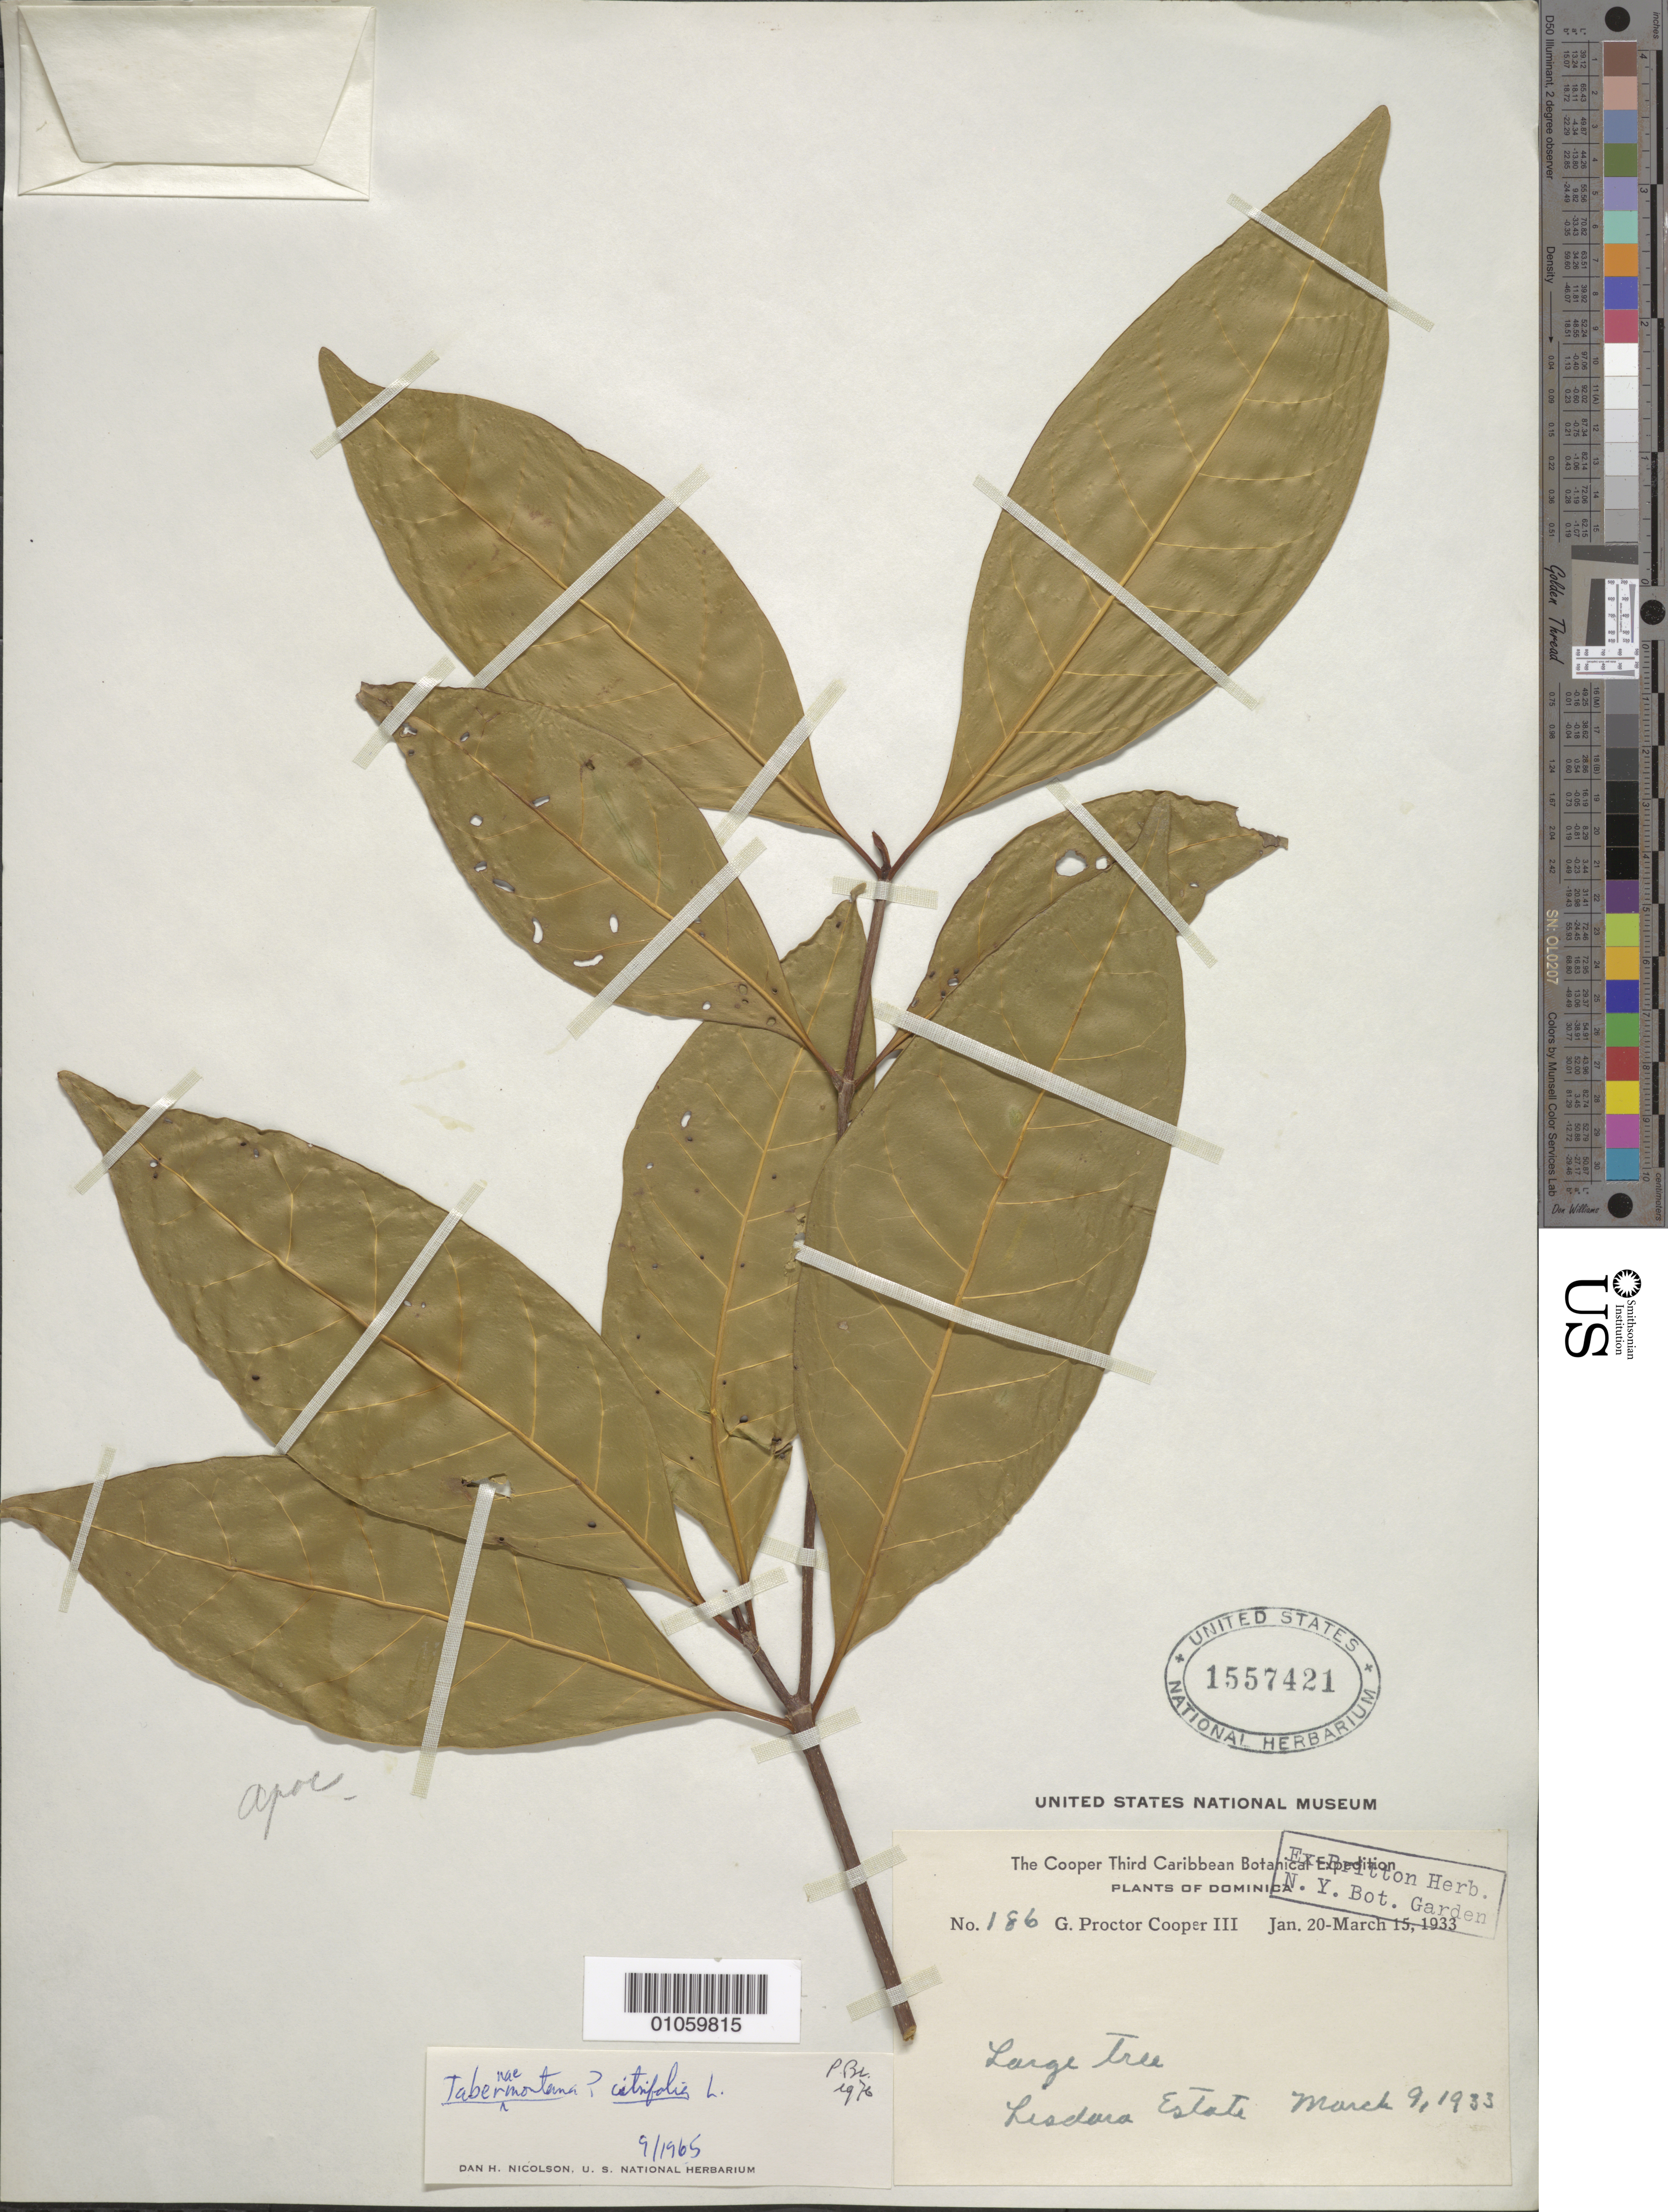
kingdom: Plantae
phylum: Tracheophyta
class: Magnoliopsida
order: Gentianales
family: Apocynaceae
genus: Tabernaemontana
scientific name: Tabernaemontana citrifolia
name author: L.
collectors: G. Cooper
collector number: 186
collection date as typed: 09 Mar 1933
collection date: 1933-03-09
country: Dominica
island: Dominica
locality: Lesdura Estate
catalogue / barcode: US 1557421